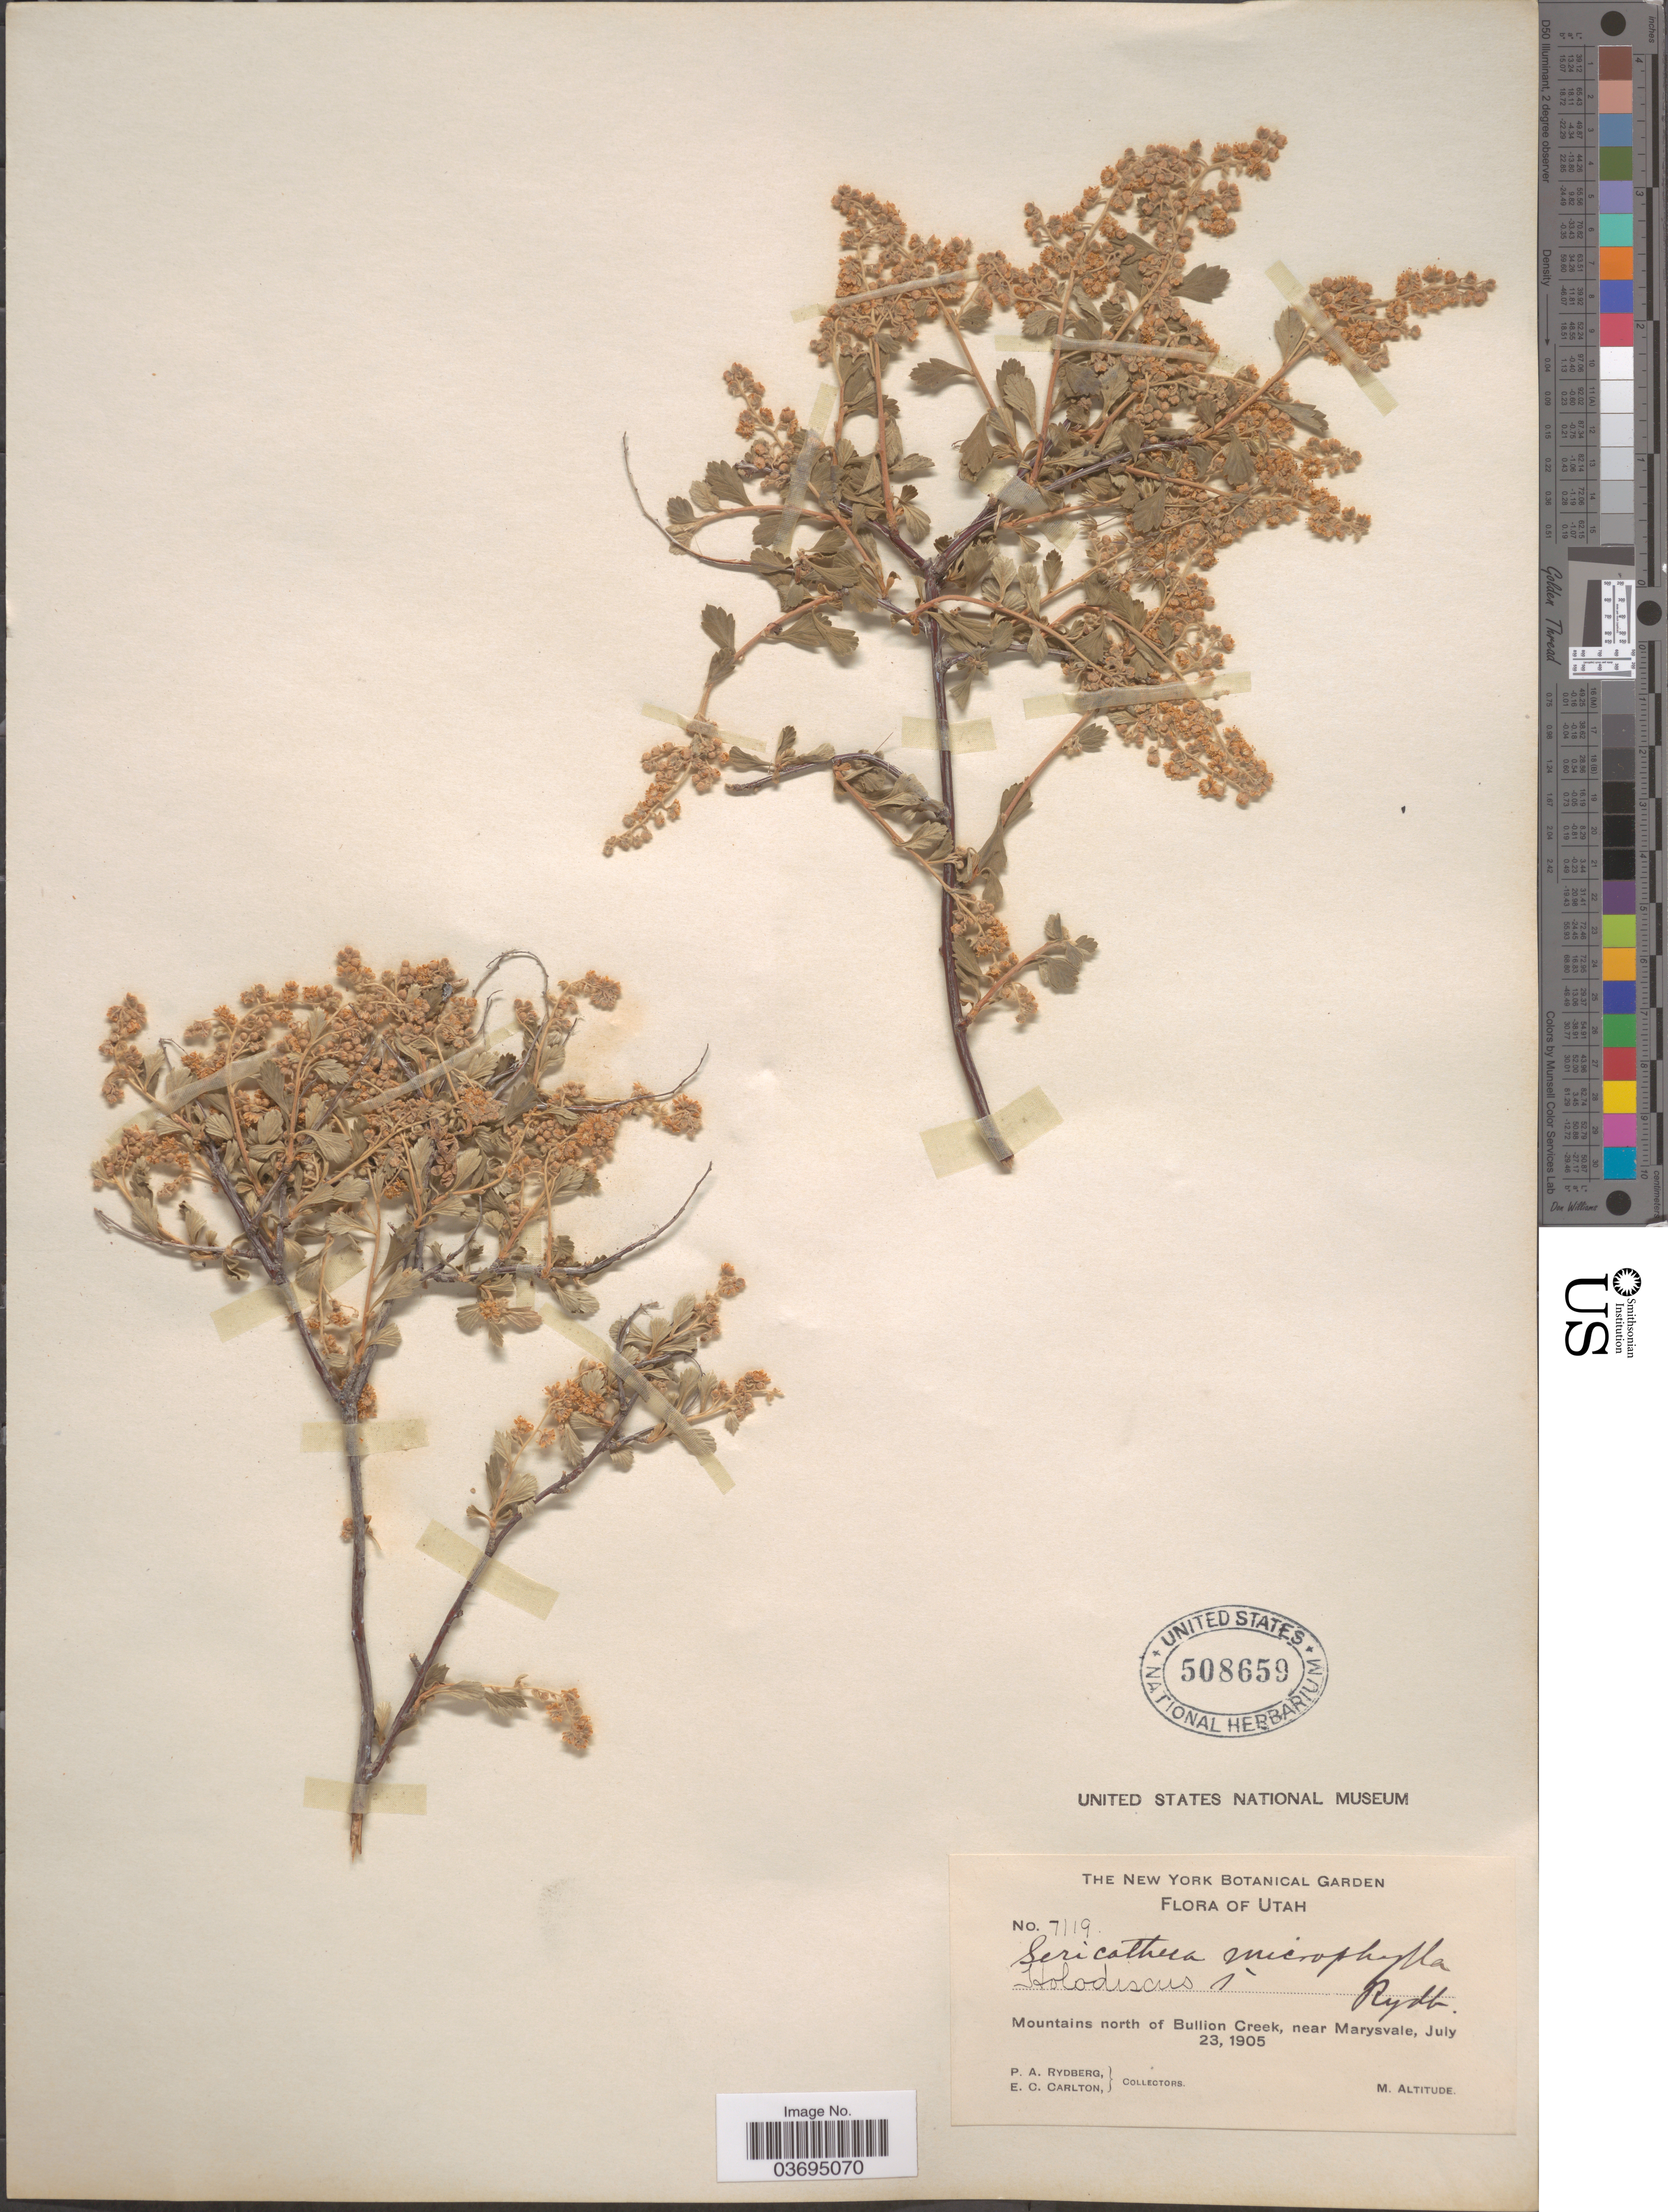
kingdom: Plantae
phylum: Tracheophyta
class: Magnoliopsida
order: Rosales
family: Rosaceae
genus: Holodiscus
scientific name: Holodiscus discolor var. microphyllus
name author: (Rydb.) Jeps.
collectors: P. A. Rydberg & E. Carlton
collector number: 7119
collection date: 1905-07-23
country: United States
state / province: Utah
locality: Mountains north of Bullion Creek, near Marysvale.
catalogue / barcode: US 508659